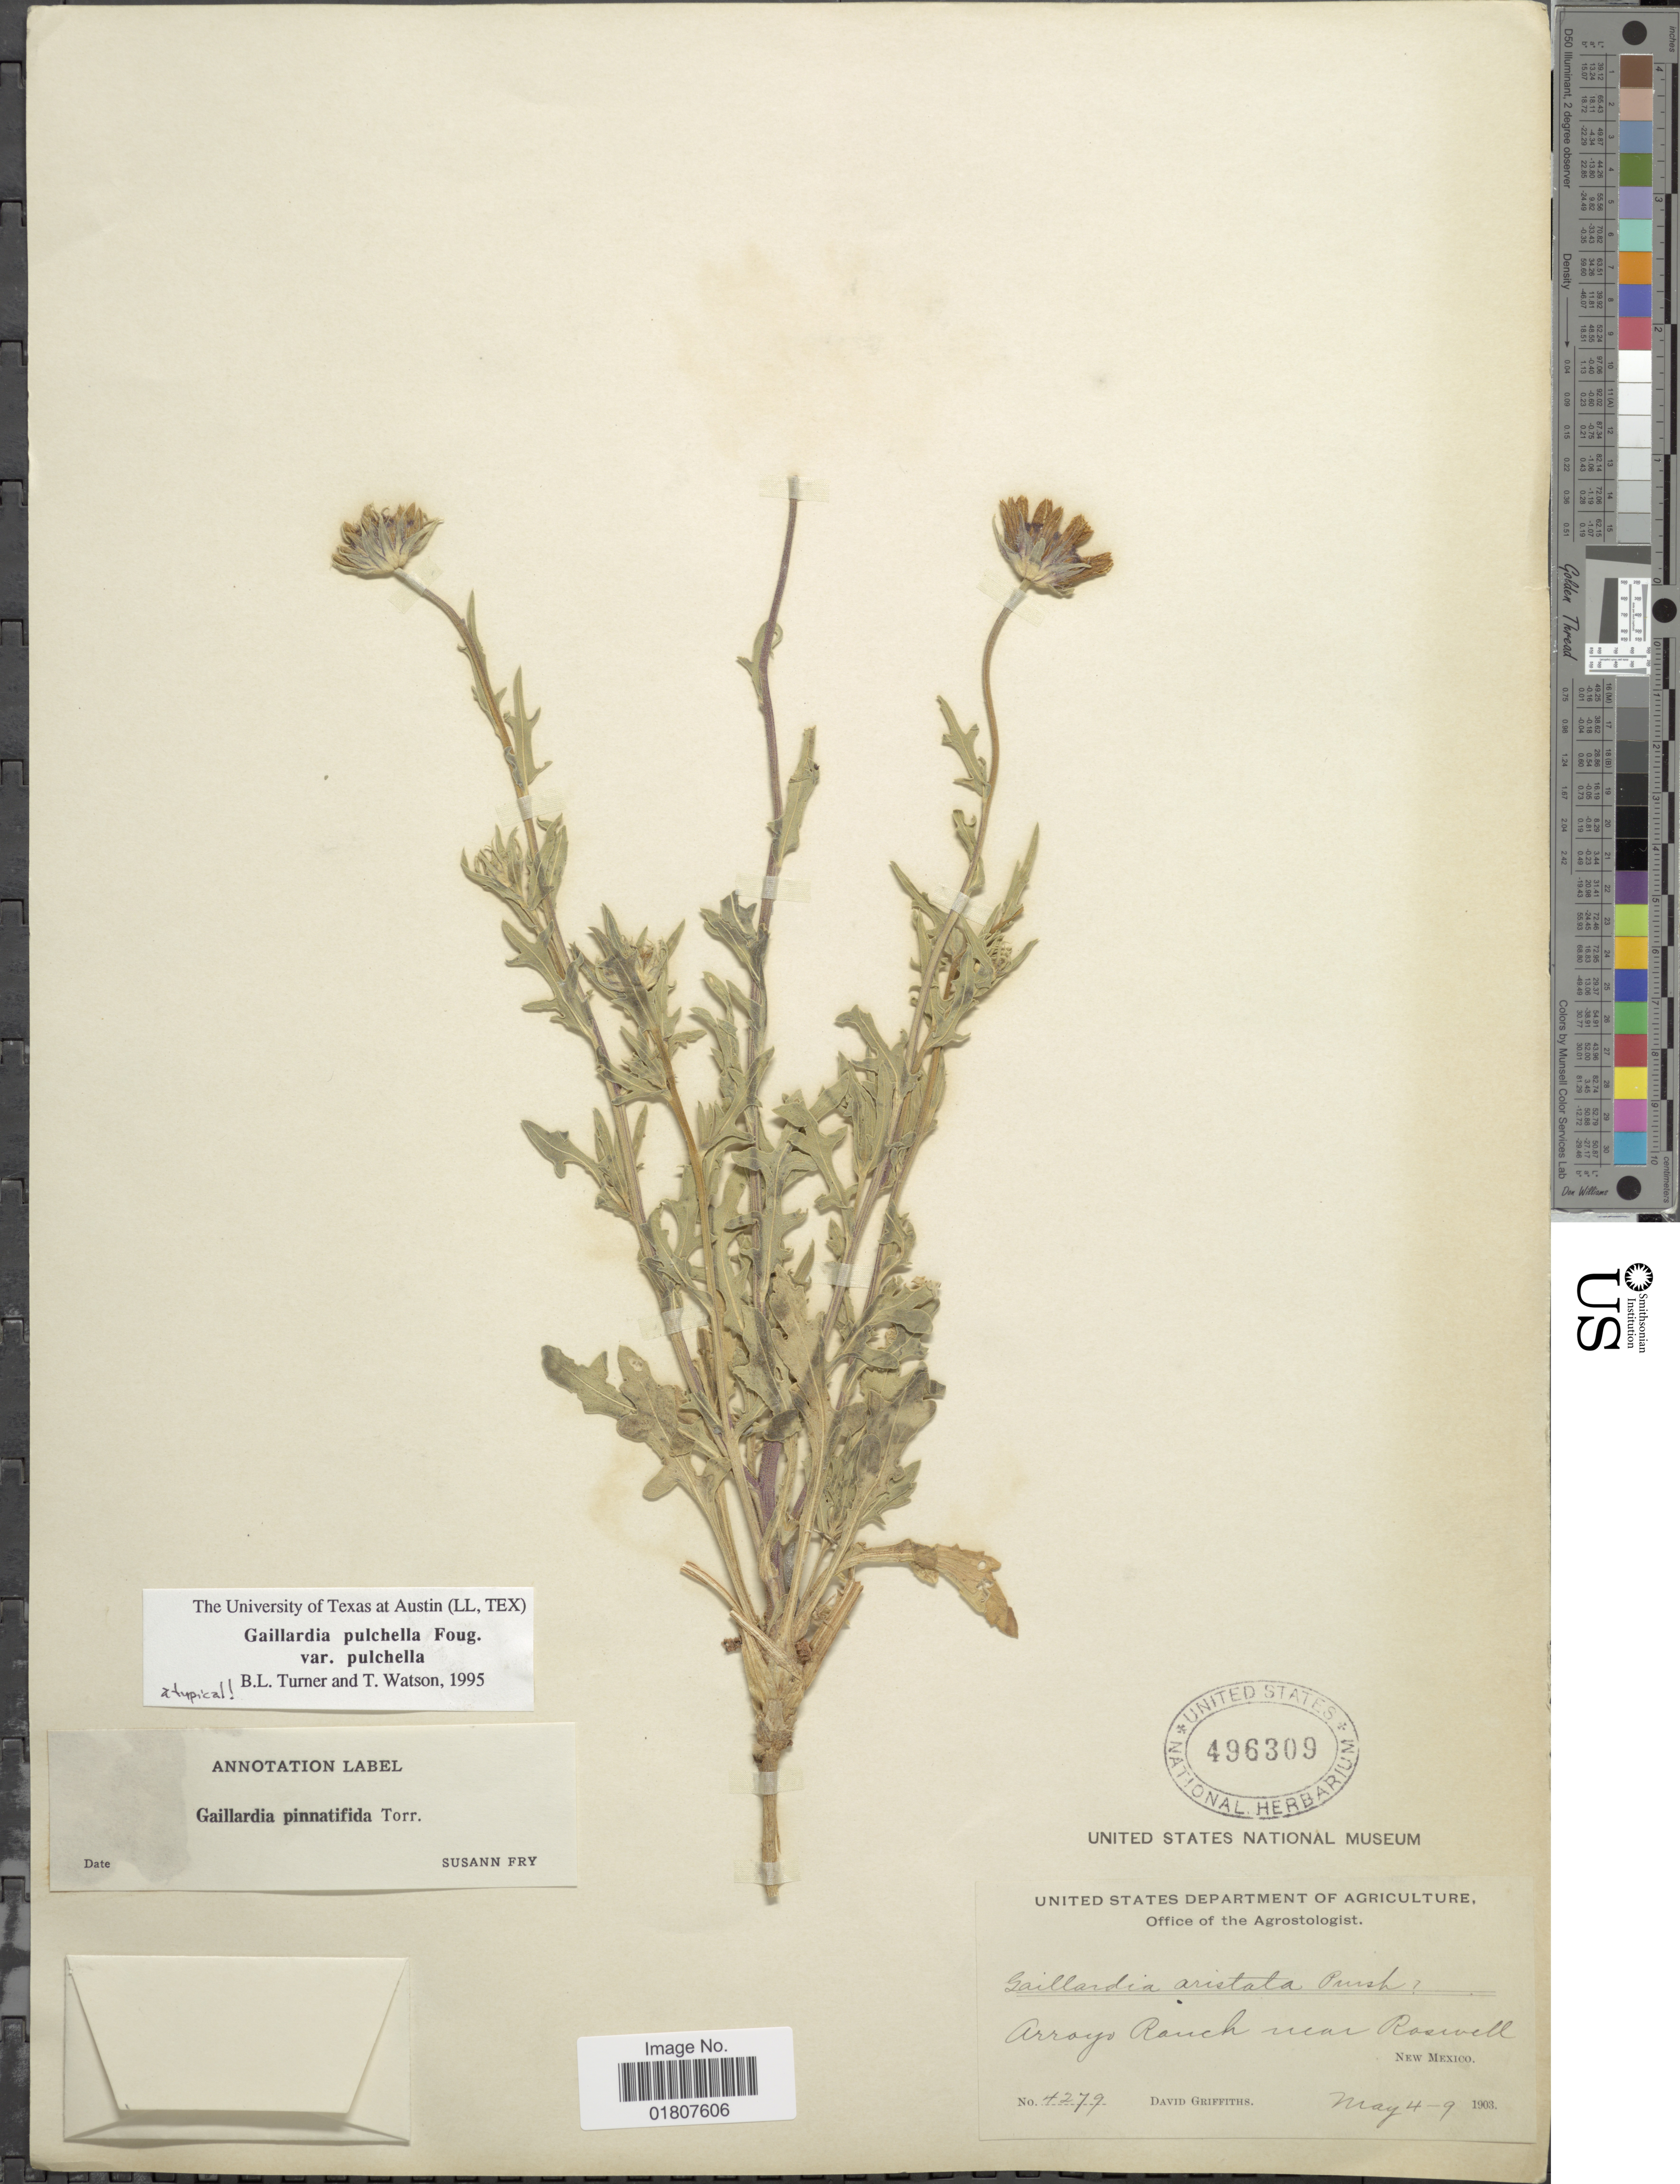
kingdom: Plantae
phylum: Tracheophyta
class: Magnoliopsida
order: Asterales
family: Asteraceae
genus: Gaillardia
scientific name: Gaillardia pulchella var. pulchella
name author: Foug.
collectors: D. Griffiths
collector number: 4279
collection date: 1903-05-04/1903-05-09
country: United States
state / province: New Mexico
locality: Arroyo Ranch near Rosewell. New Mexico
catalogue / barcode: US 496309